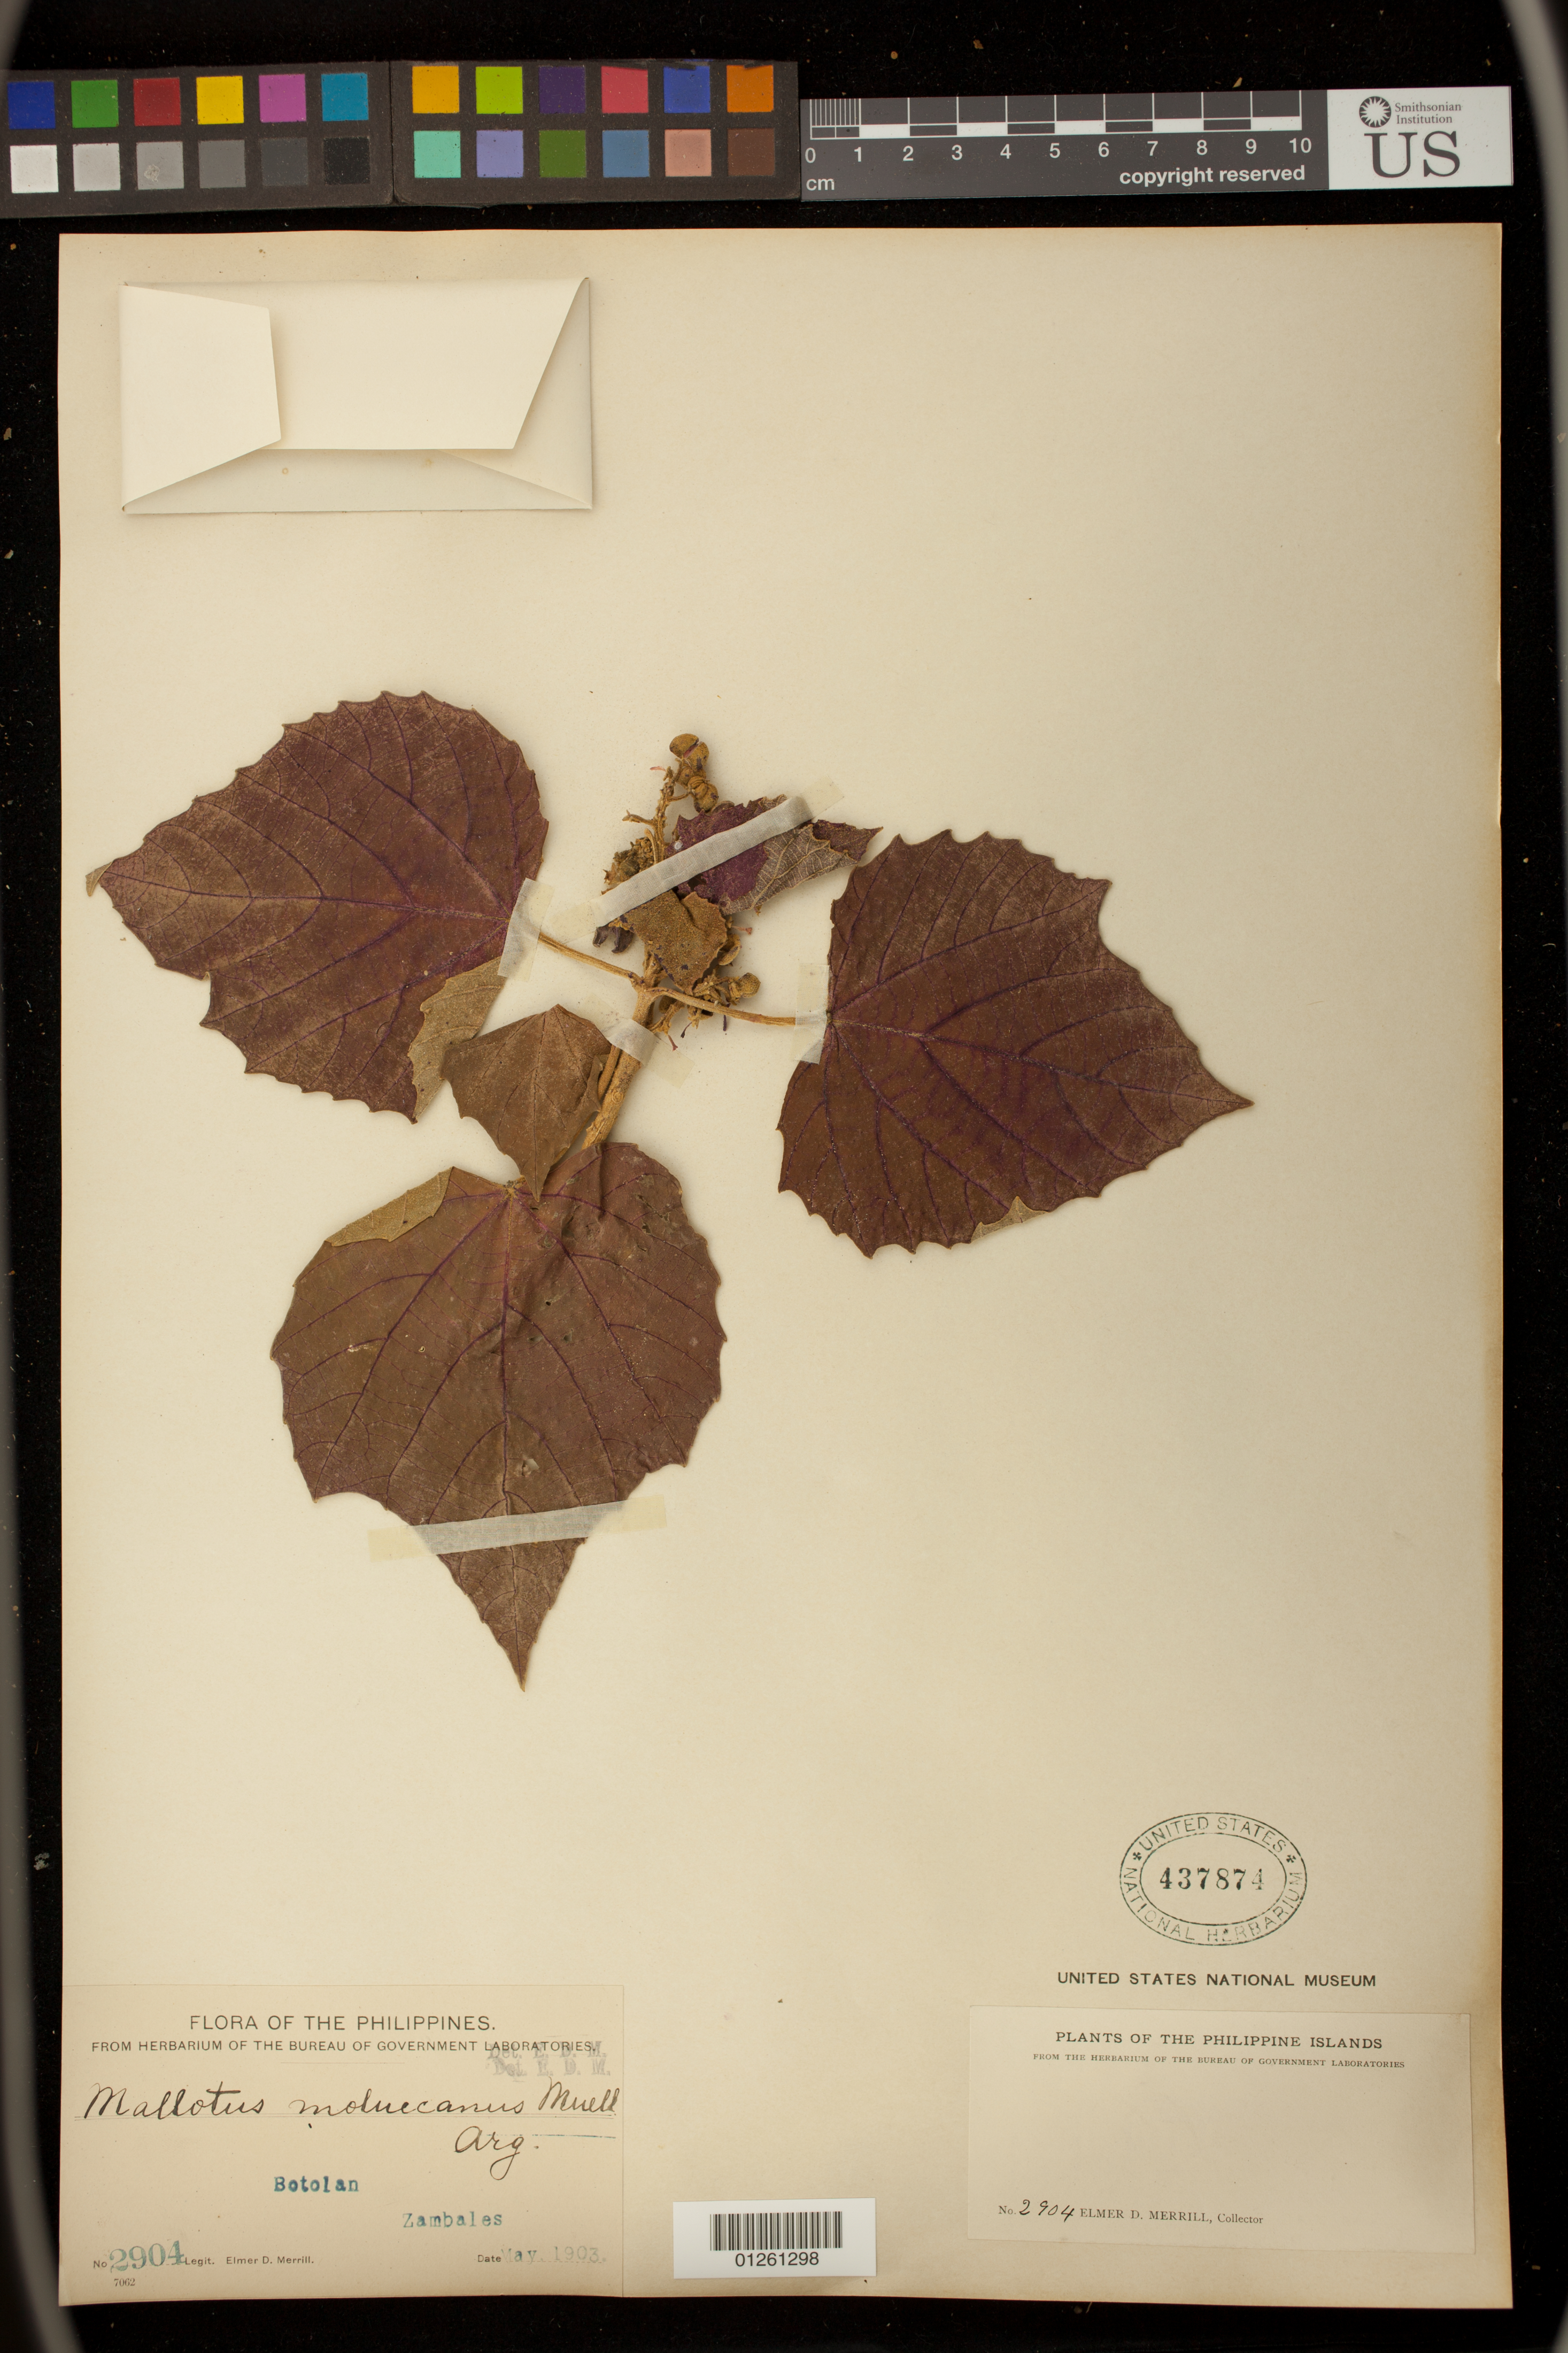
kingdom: Plantae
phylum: Tracheophyta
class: Magnoliopsida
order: Malpighiales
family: Euphorbiaceae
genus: Melanolepis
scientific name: Melanolepis multiglandulosa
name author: (Reinw. ex Blume) Rchb. f. & Zoll.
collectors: E. D. Merrill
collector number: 2904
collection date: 1903-05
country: Philippines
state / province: Central Luzon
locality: Botolan, Zambales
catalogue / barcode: US 437874